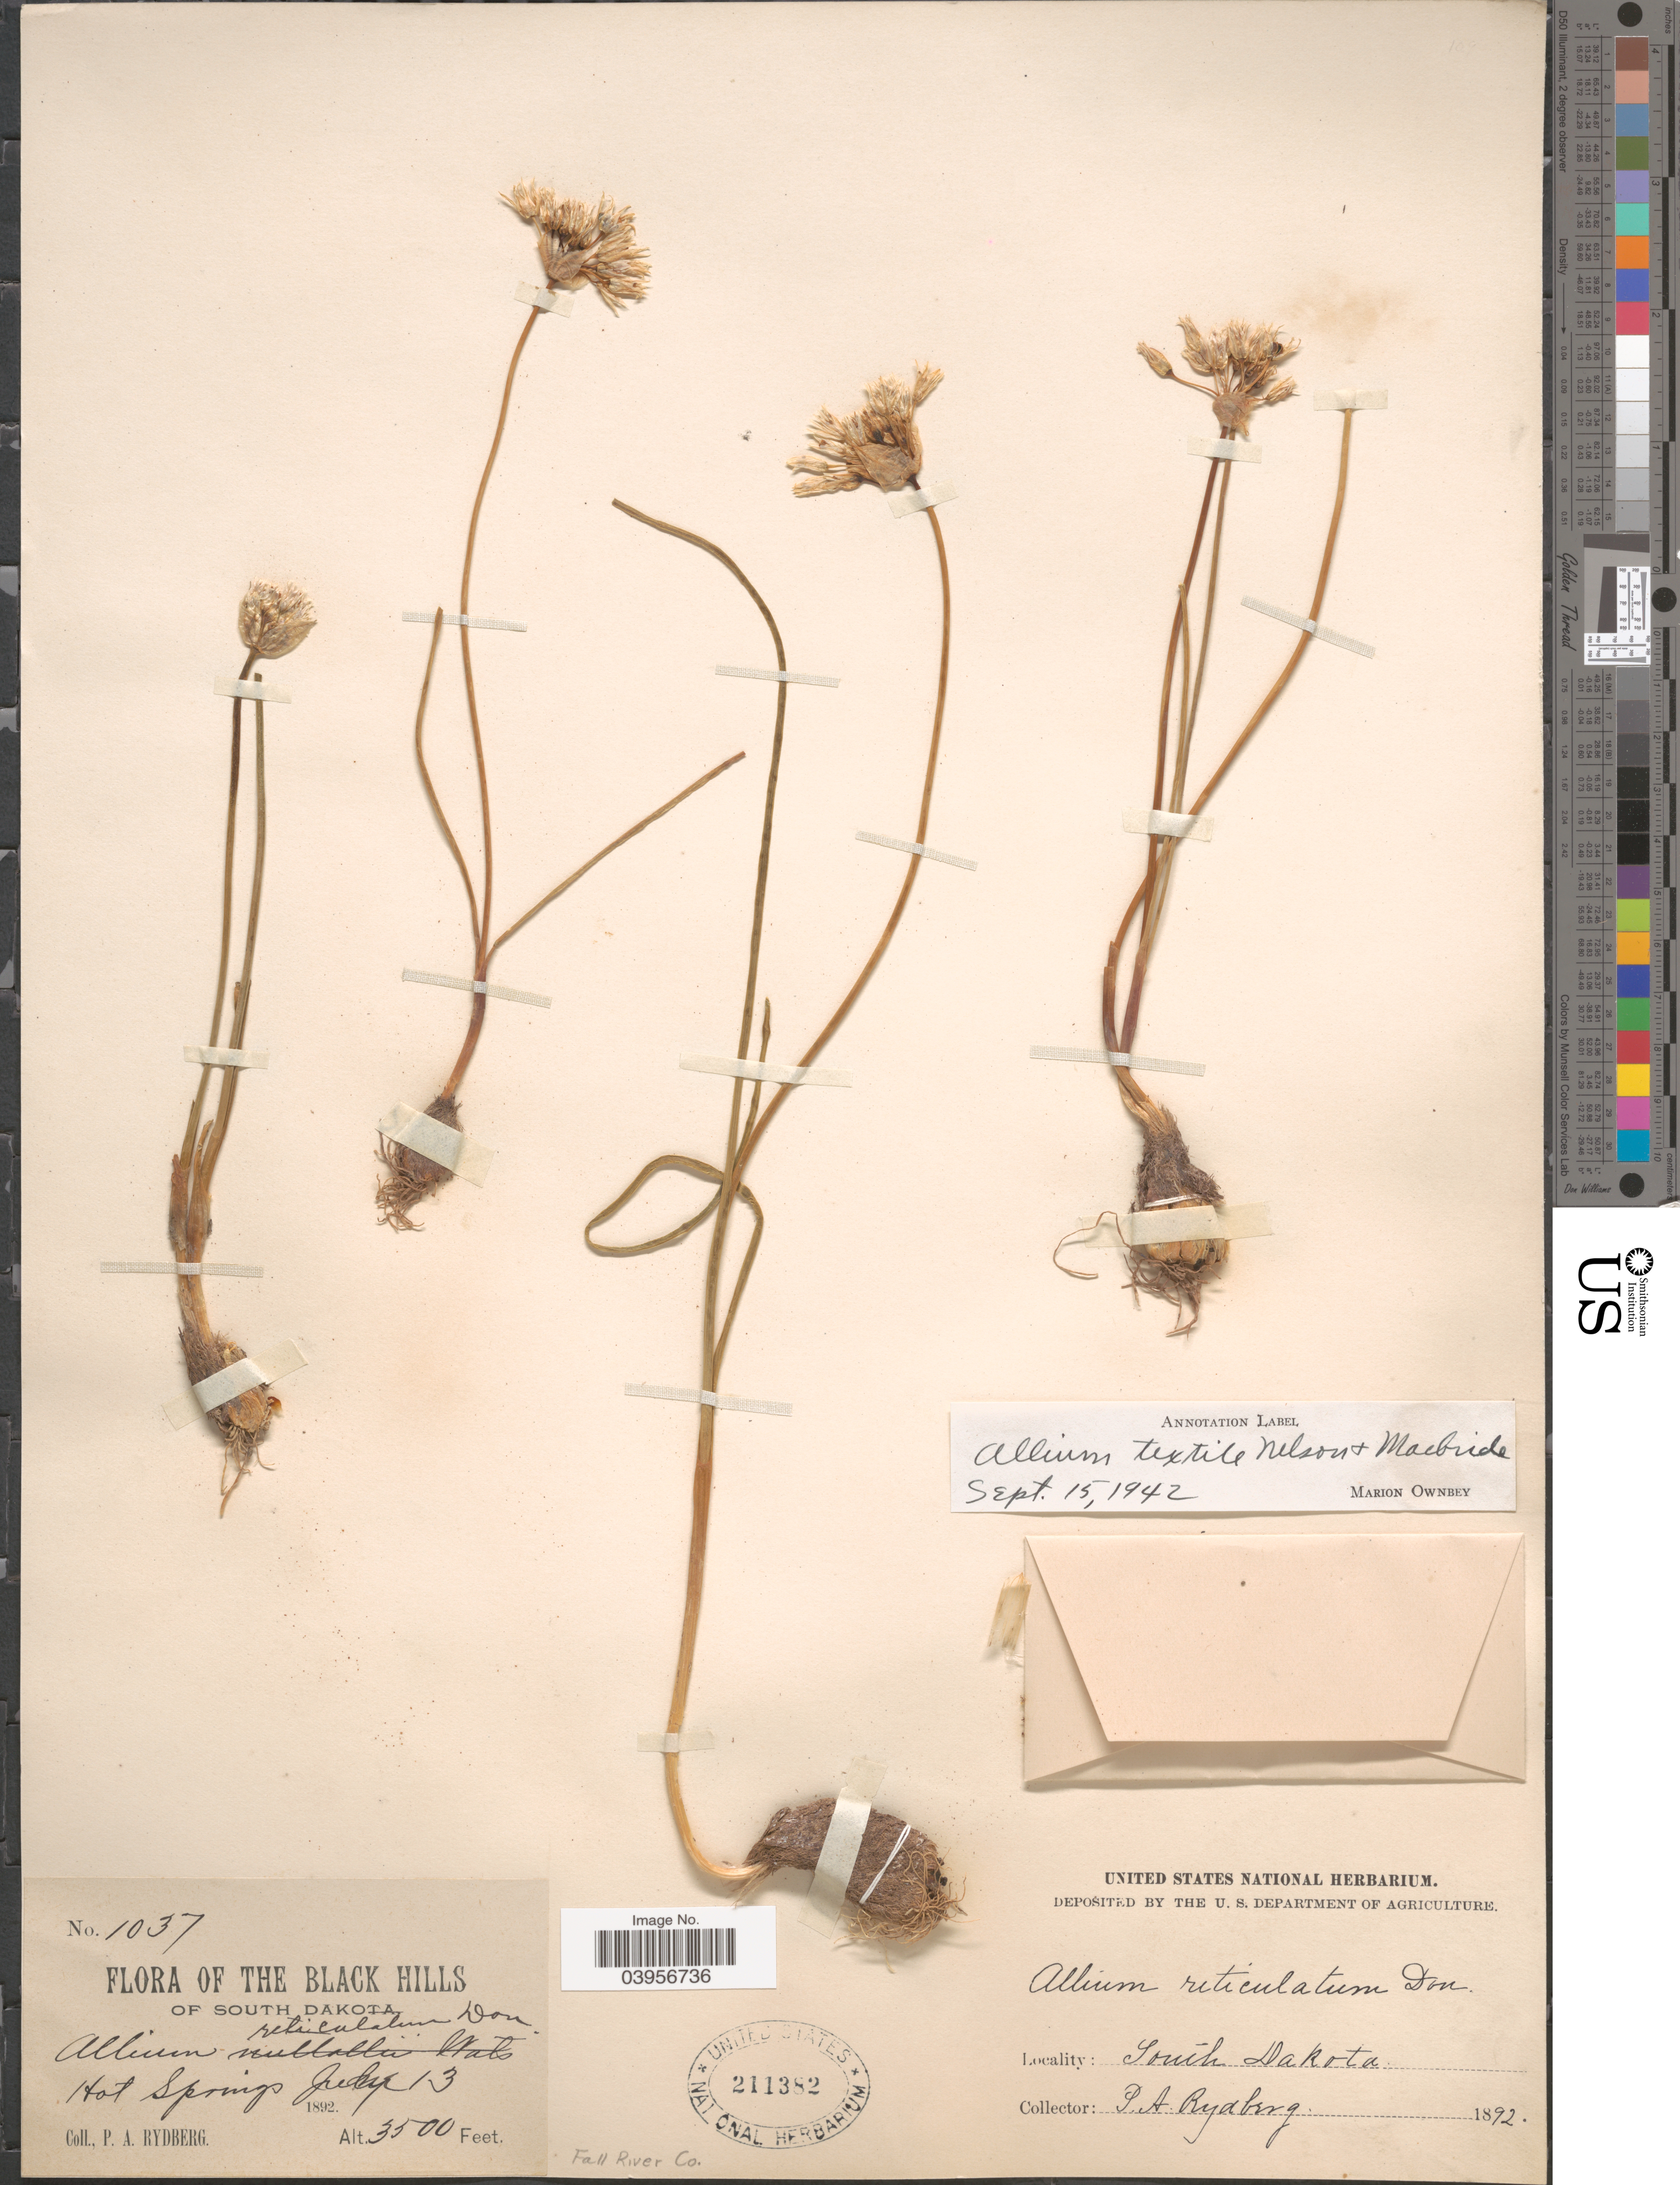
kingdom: Plantae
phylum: Tracheophyta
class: Liliopsida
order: Asparagales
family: Amaryllidaceae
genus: Allium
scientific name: Allium textile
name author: A. Nelson & J.F. Macbr.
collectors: P. A. Rydberg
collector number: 1037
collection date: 1892-07-13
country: United States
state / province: South Dakota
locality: The Black Hills of South Dakota. Hot Springs. Fall River Co.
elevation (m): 1067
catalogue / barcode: US 211382